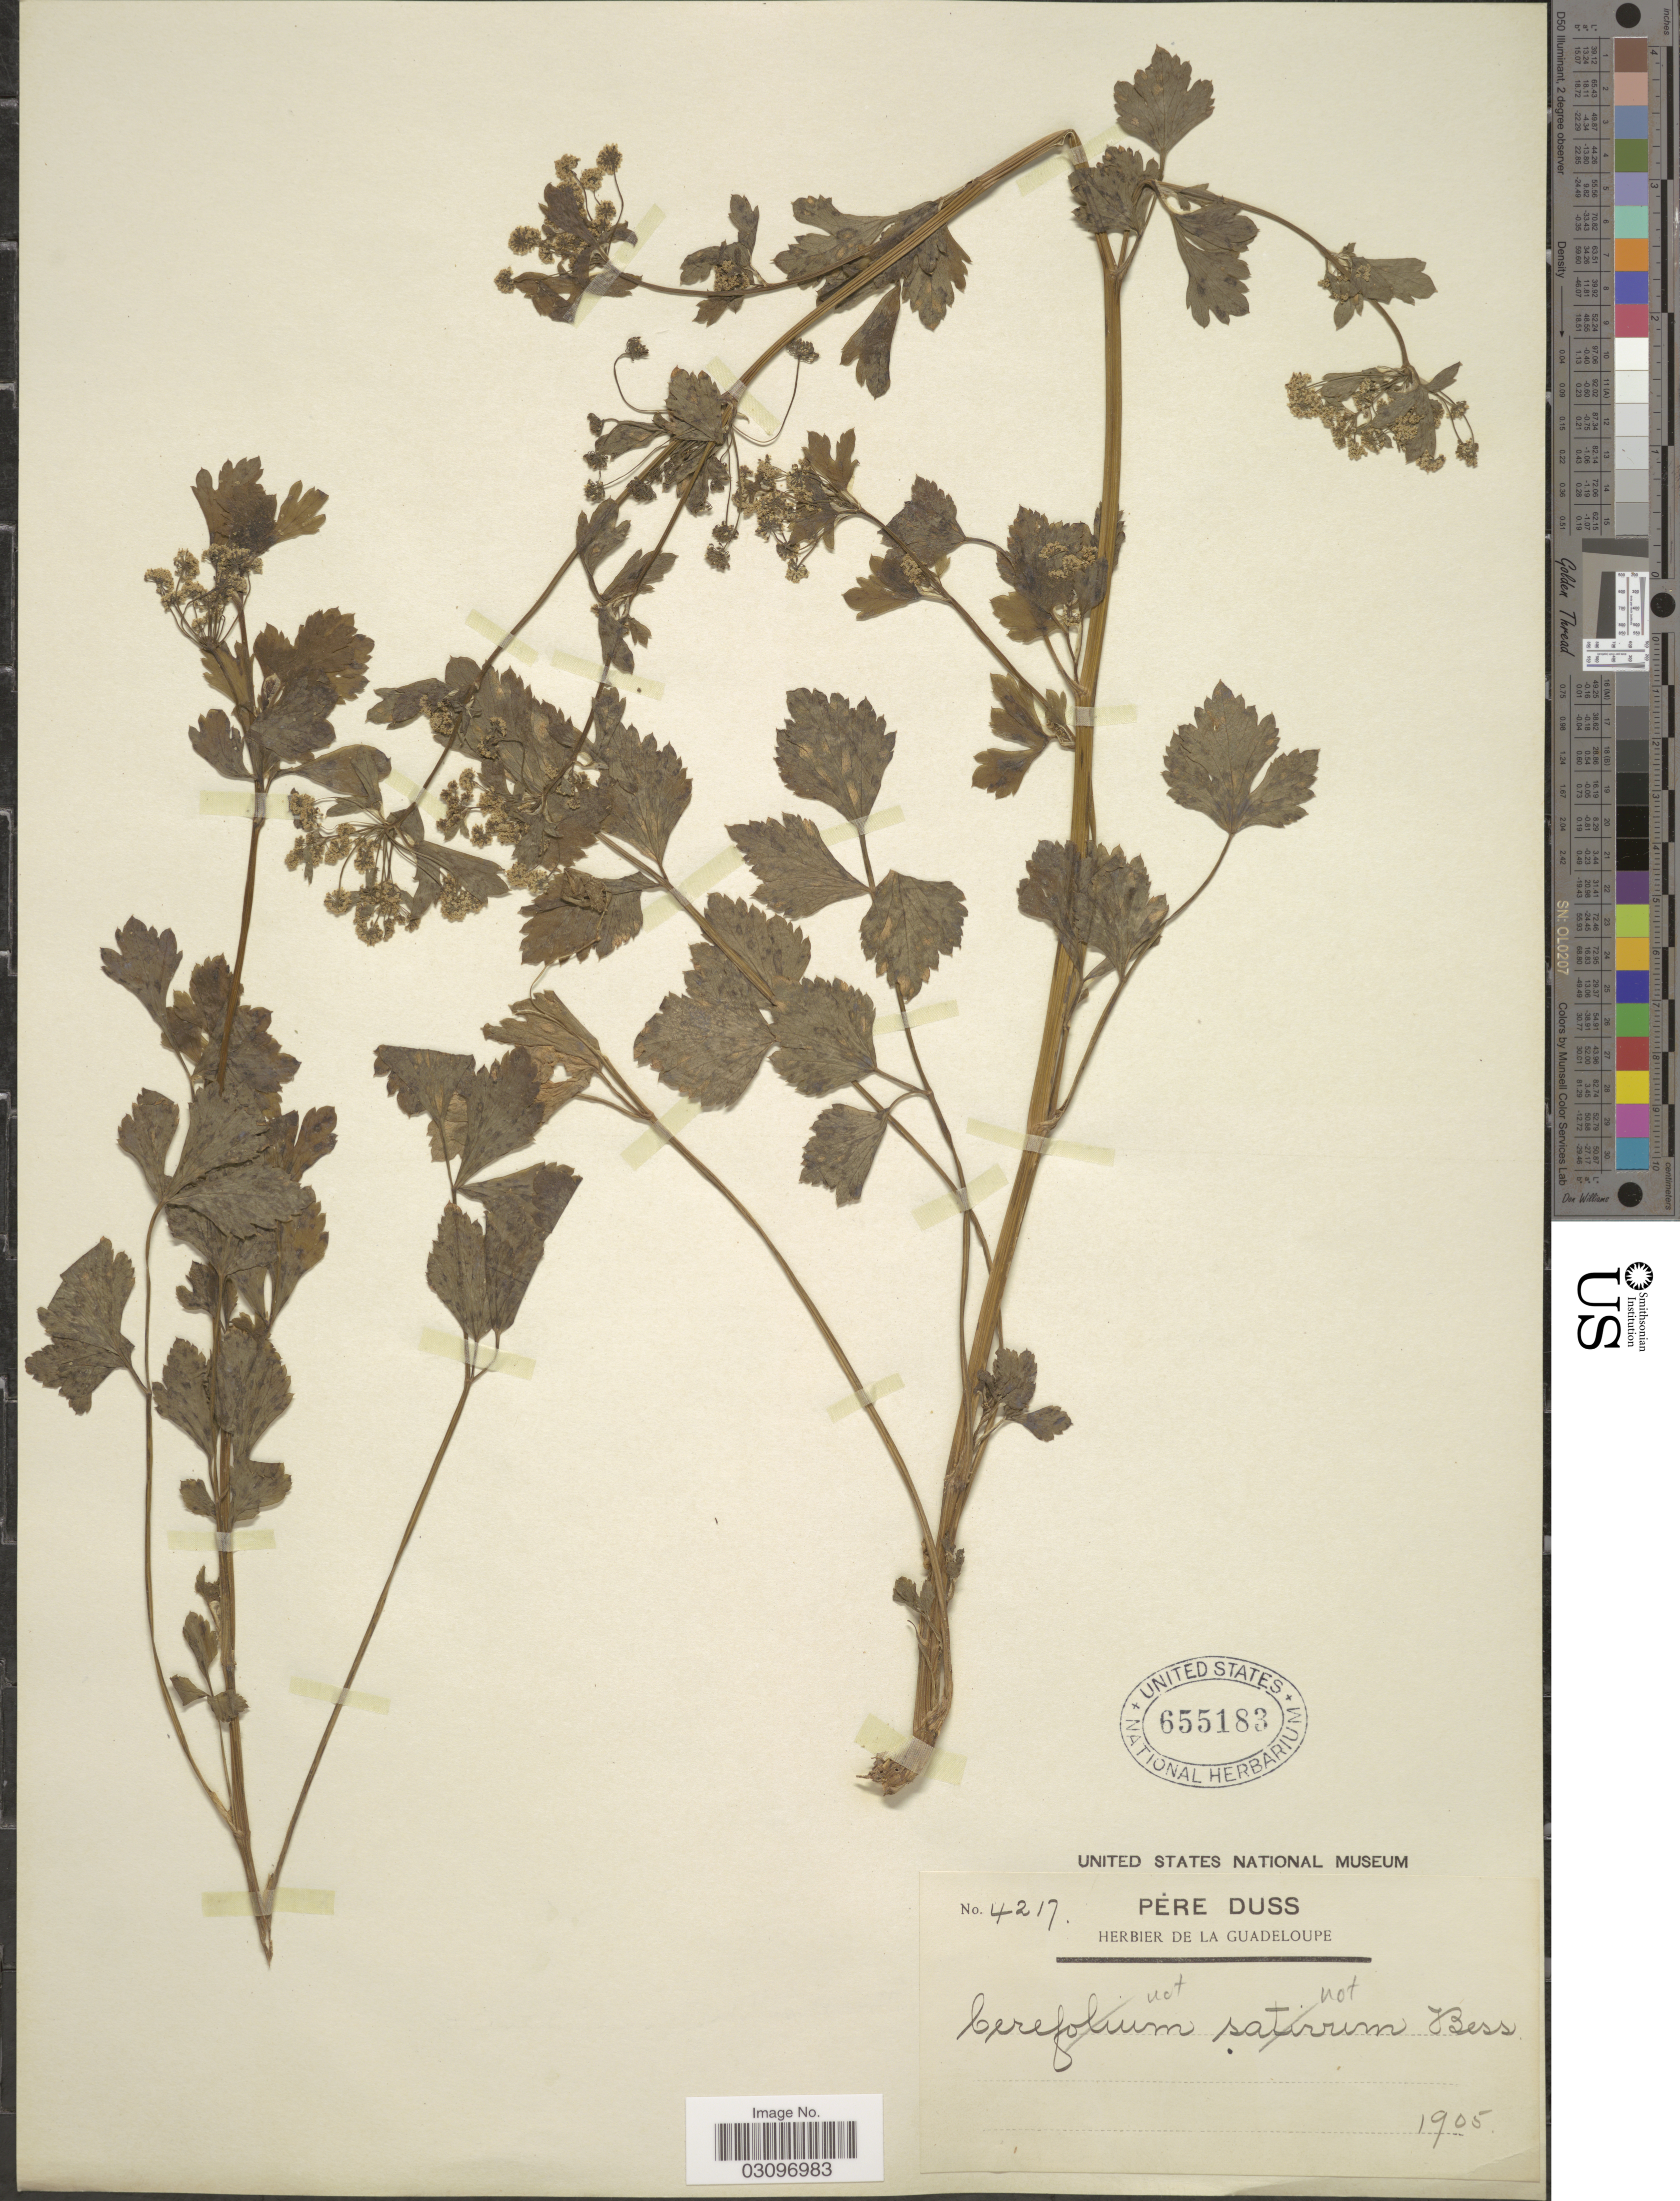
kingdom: Plantae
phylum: Tracheophyta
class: Magnoliopsida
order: Apiales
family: Apiaceae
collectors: Père Duss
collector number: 4217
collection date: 1905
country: Guadeloupe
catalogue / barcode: US 655183